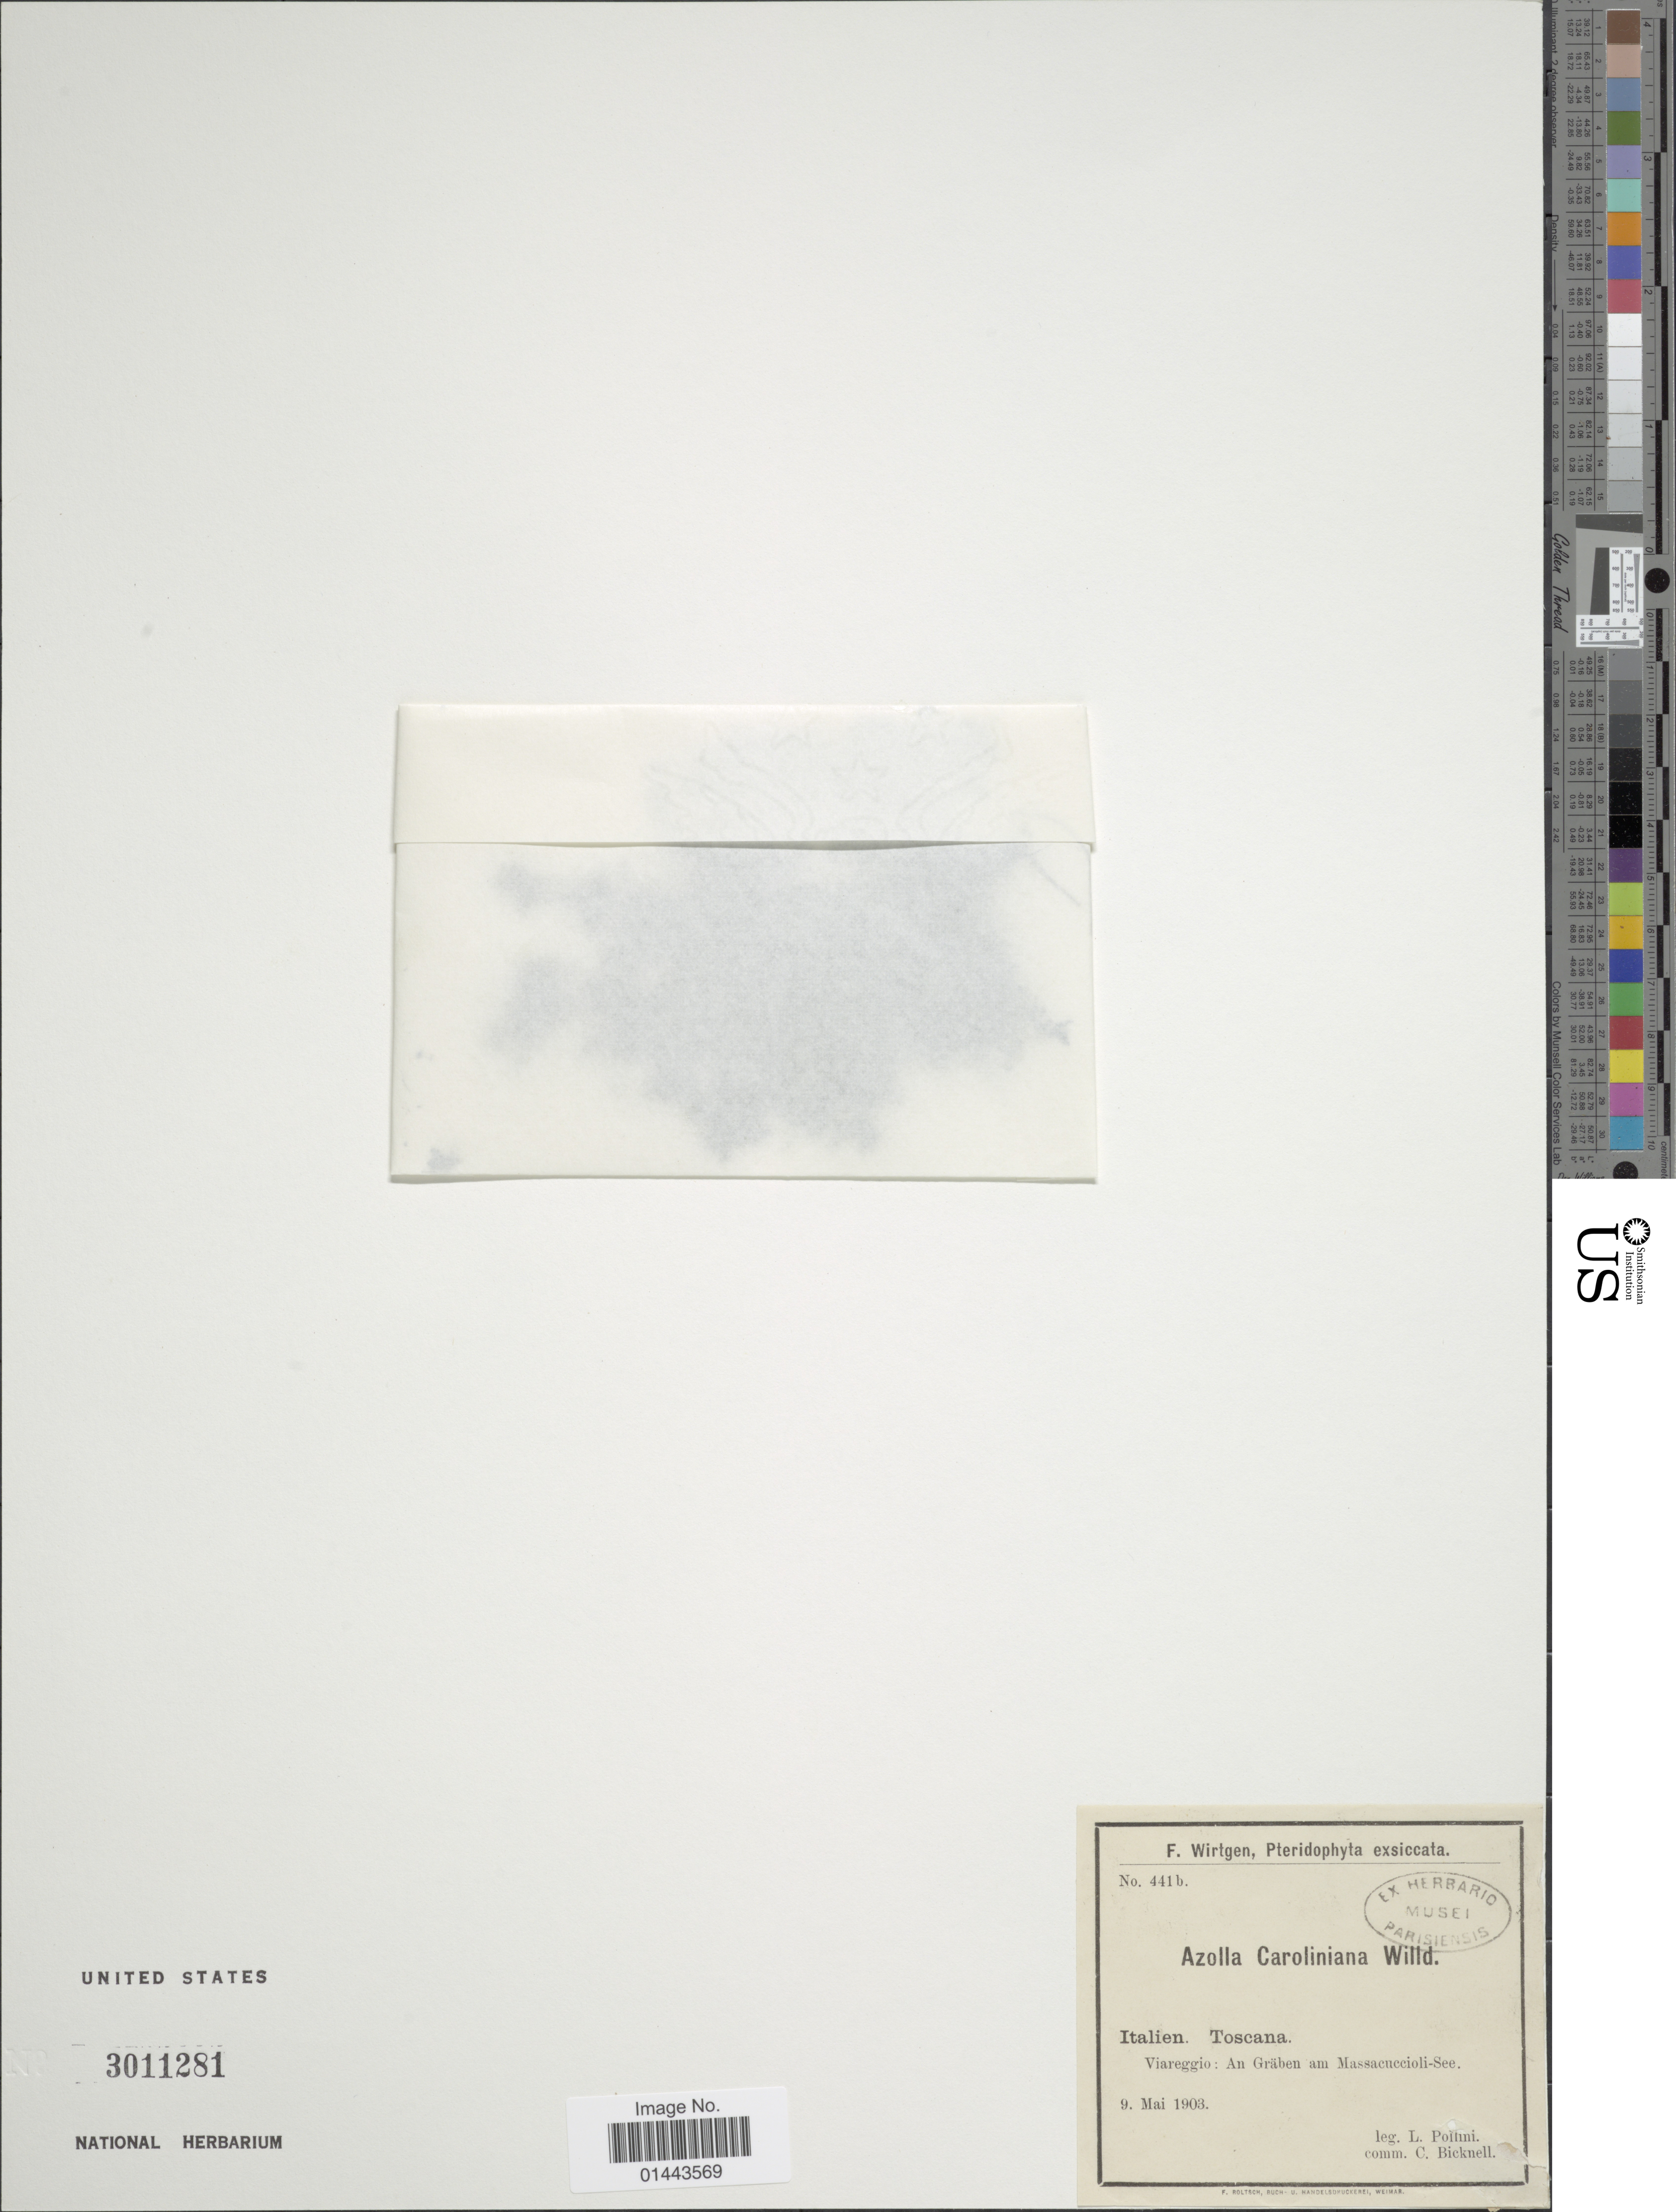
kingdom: Plantae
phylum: Tracheophyta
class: Polypodiopsida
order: Salviniales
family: Salviniaceae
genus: Azolla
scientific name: Azolla caroliniana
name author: Willd.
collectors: L. Pollini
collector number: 441b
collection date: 1903-05-09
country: Italy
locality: Italien. Toscana. Viareggio: An Graben am Massacuccioli-See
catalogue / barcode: US 3011281